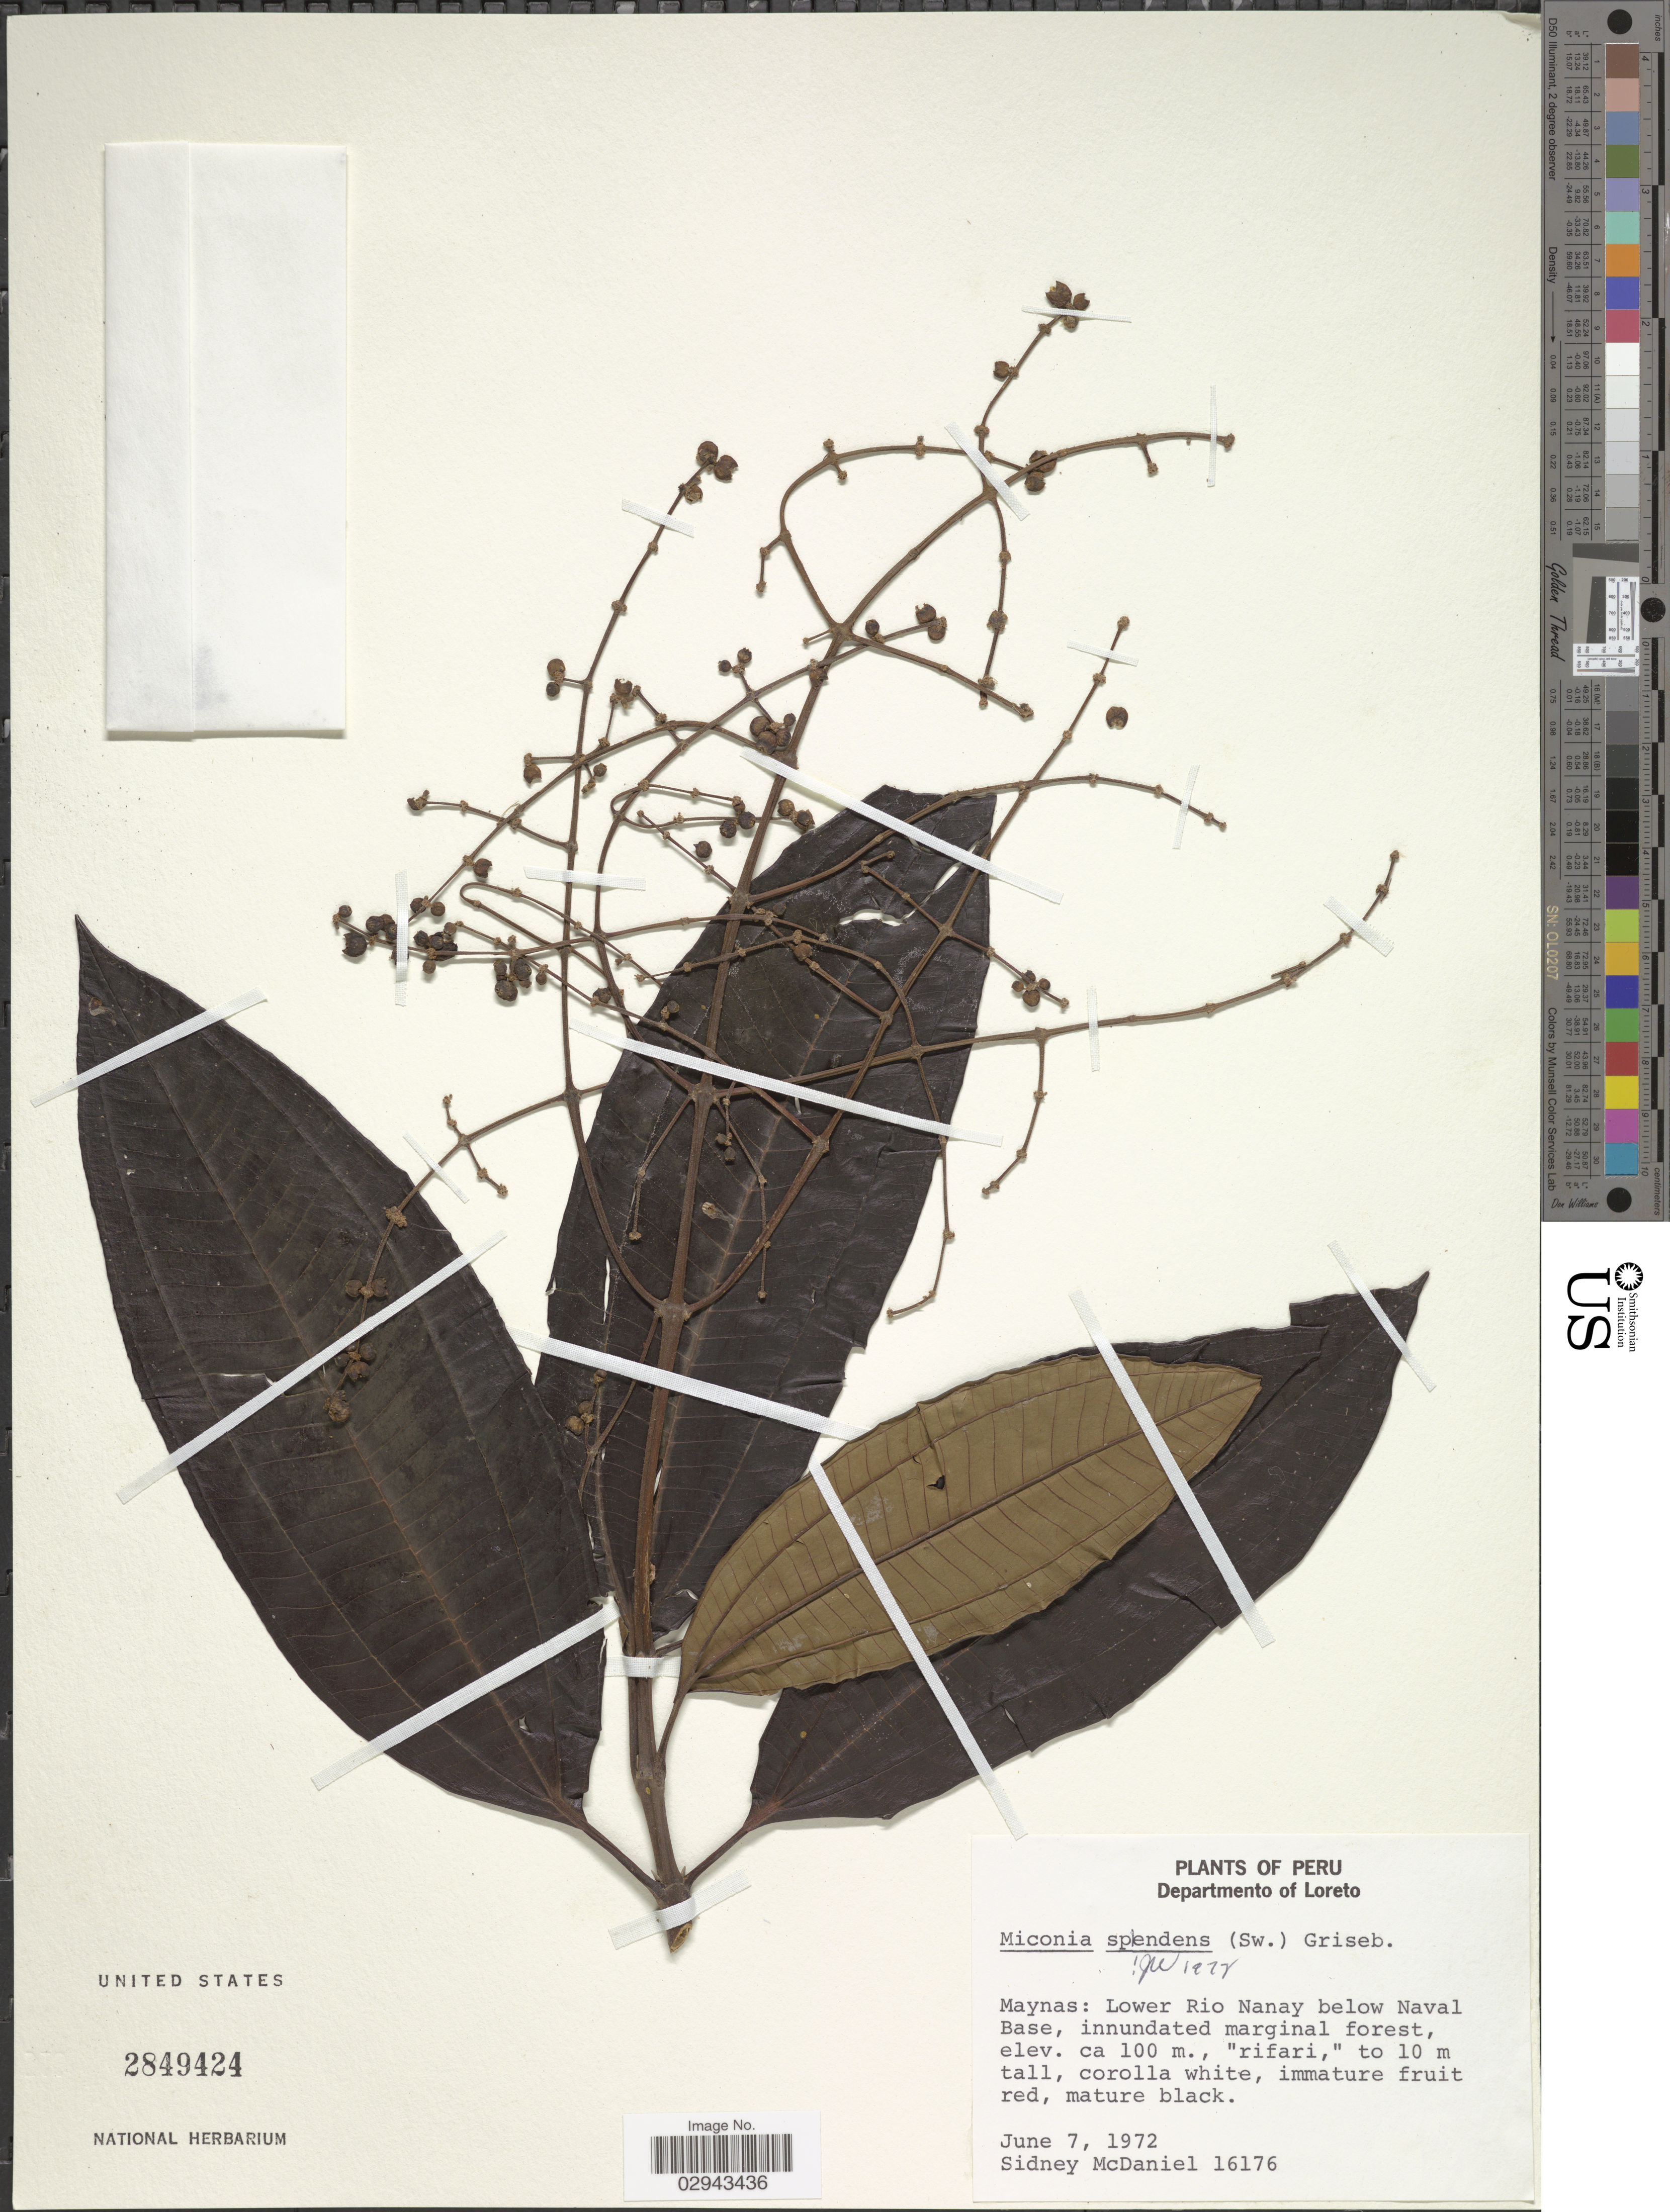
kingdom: Plantae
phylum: Tracheophyta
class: Magnoliopsida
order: Myrtales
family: Melastomataceae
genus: Miconia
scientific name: Miconia splendens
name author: (Sw.) Griseb.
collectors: S. McDaniel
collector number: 16176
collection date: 1972-06-07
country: Peru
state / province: Loreto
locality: Departmento of Loreto. Maynas: Lower Rio Nanay below Naval Base.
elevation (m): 100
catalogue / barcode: US 2849424